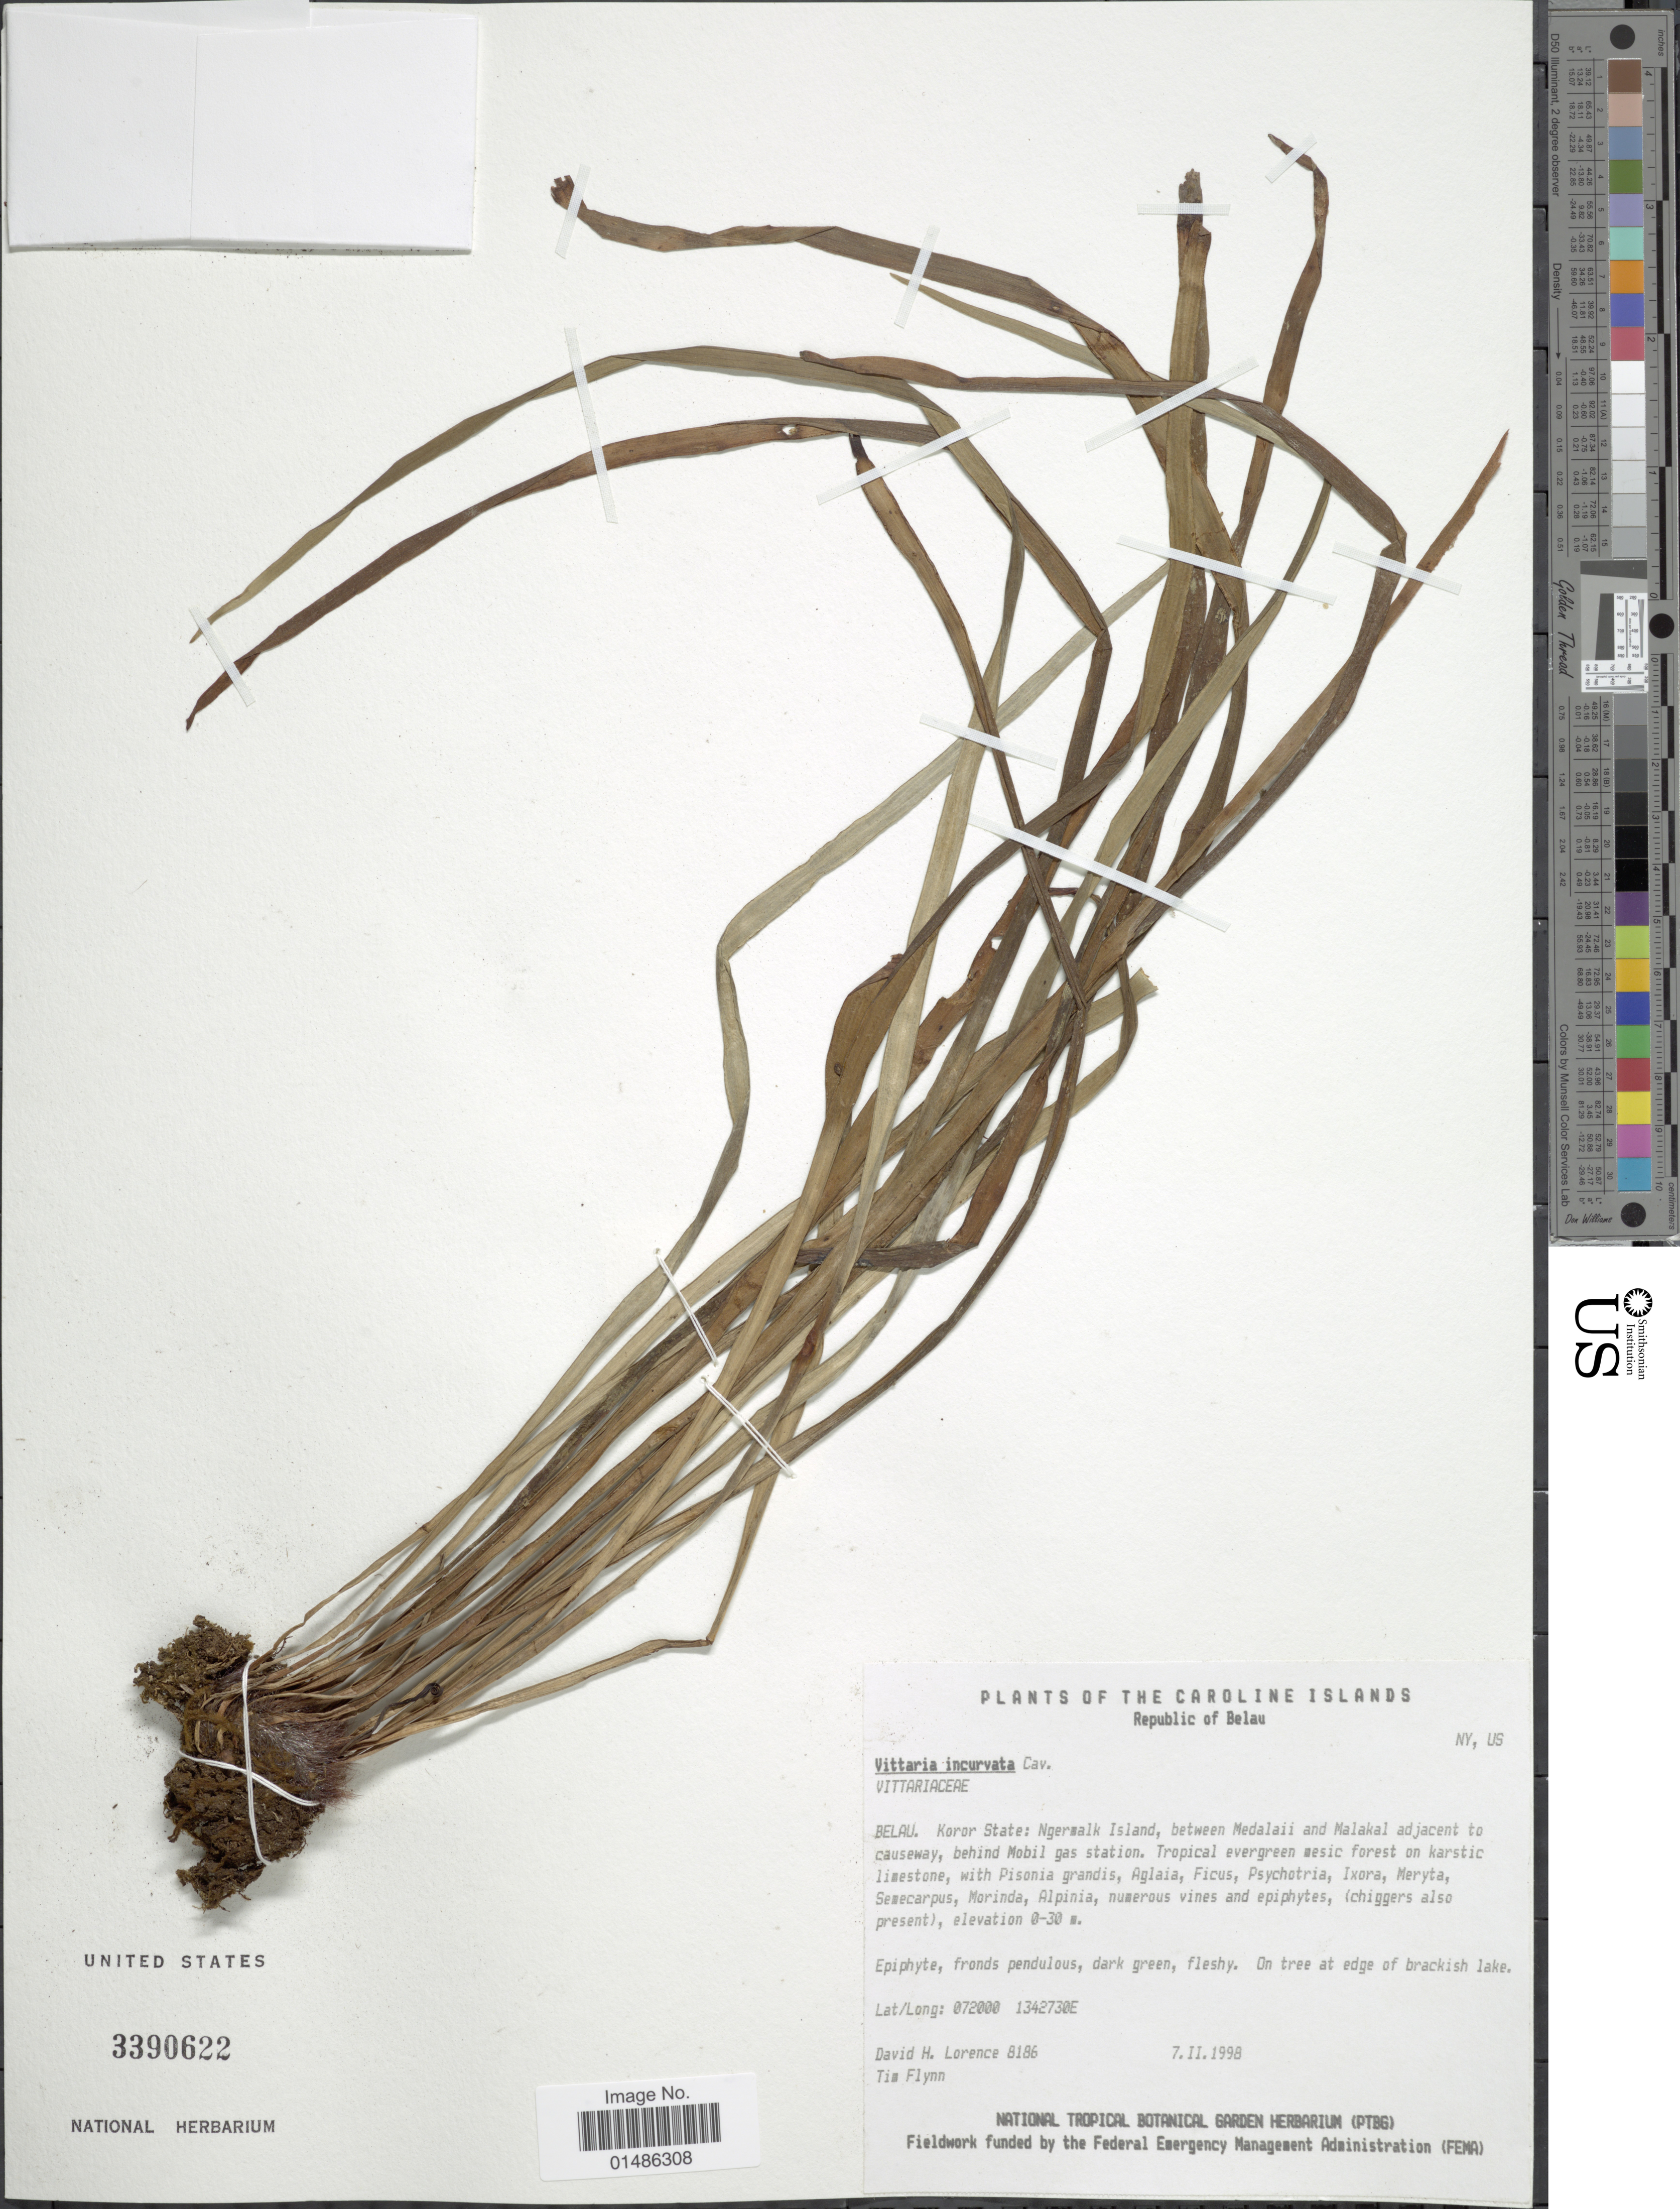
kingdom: Plantae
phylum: Tracheophyta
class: Polypodiopsida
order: Polypodiales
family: Pteridaceae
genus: Haplopteris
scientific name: Haplopteris ensiformis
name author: (Sw.) E.H. Crane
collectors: D. Lorence & T. Flynn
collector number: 8186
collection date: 1998-02-07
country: Palau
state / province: Koror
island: Ngermalk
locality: Koror State: Ngermalk Island, between Medalaii and Malakal adjacent to causeway, behind Mobil gas station.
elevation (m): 0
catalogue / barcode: US 3390622